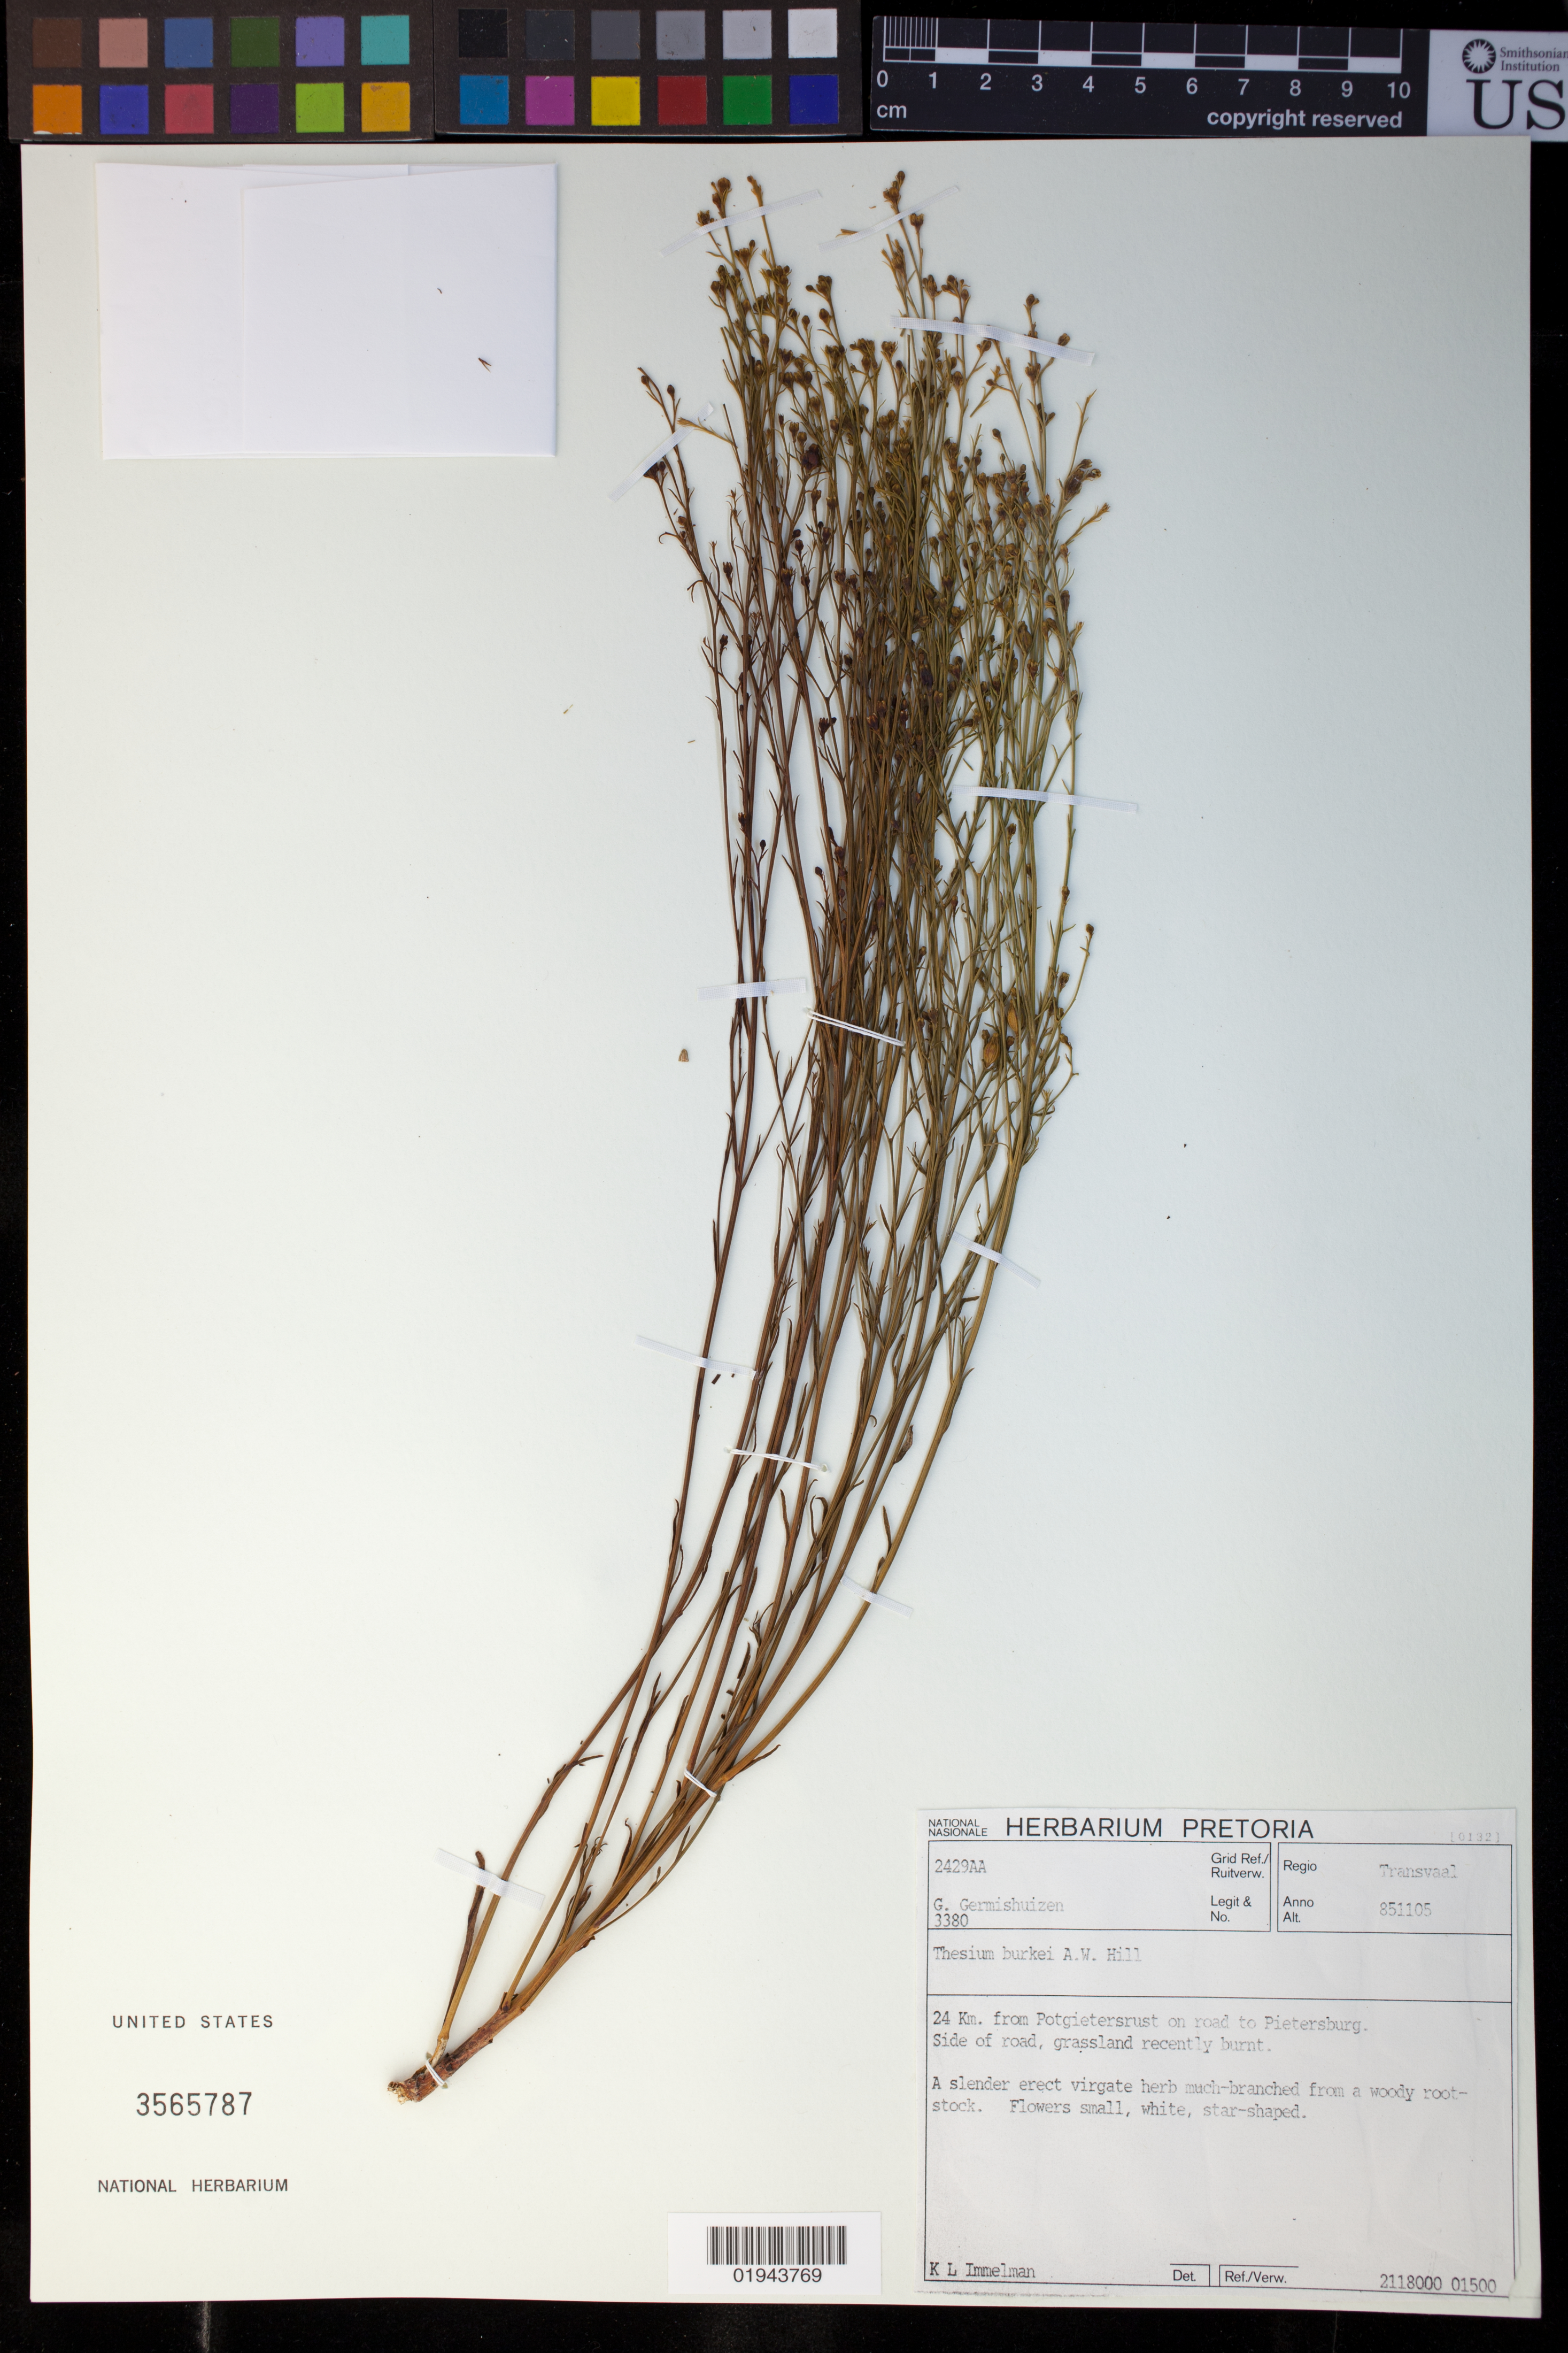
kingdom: Plantae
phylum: Tracheophyta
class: Magnoliopsida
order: Santalales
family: Thesiaceae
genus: Thesium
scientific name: Thesium burkei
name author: A.W. Hill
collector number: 3380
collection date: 1985-11-05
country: South Africa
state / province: Limpopo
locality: Transvaal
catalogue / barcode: US 3565787